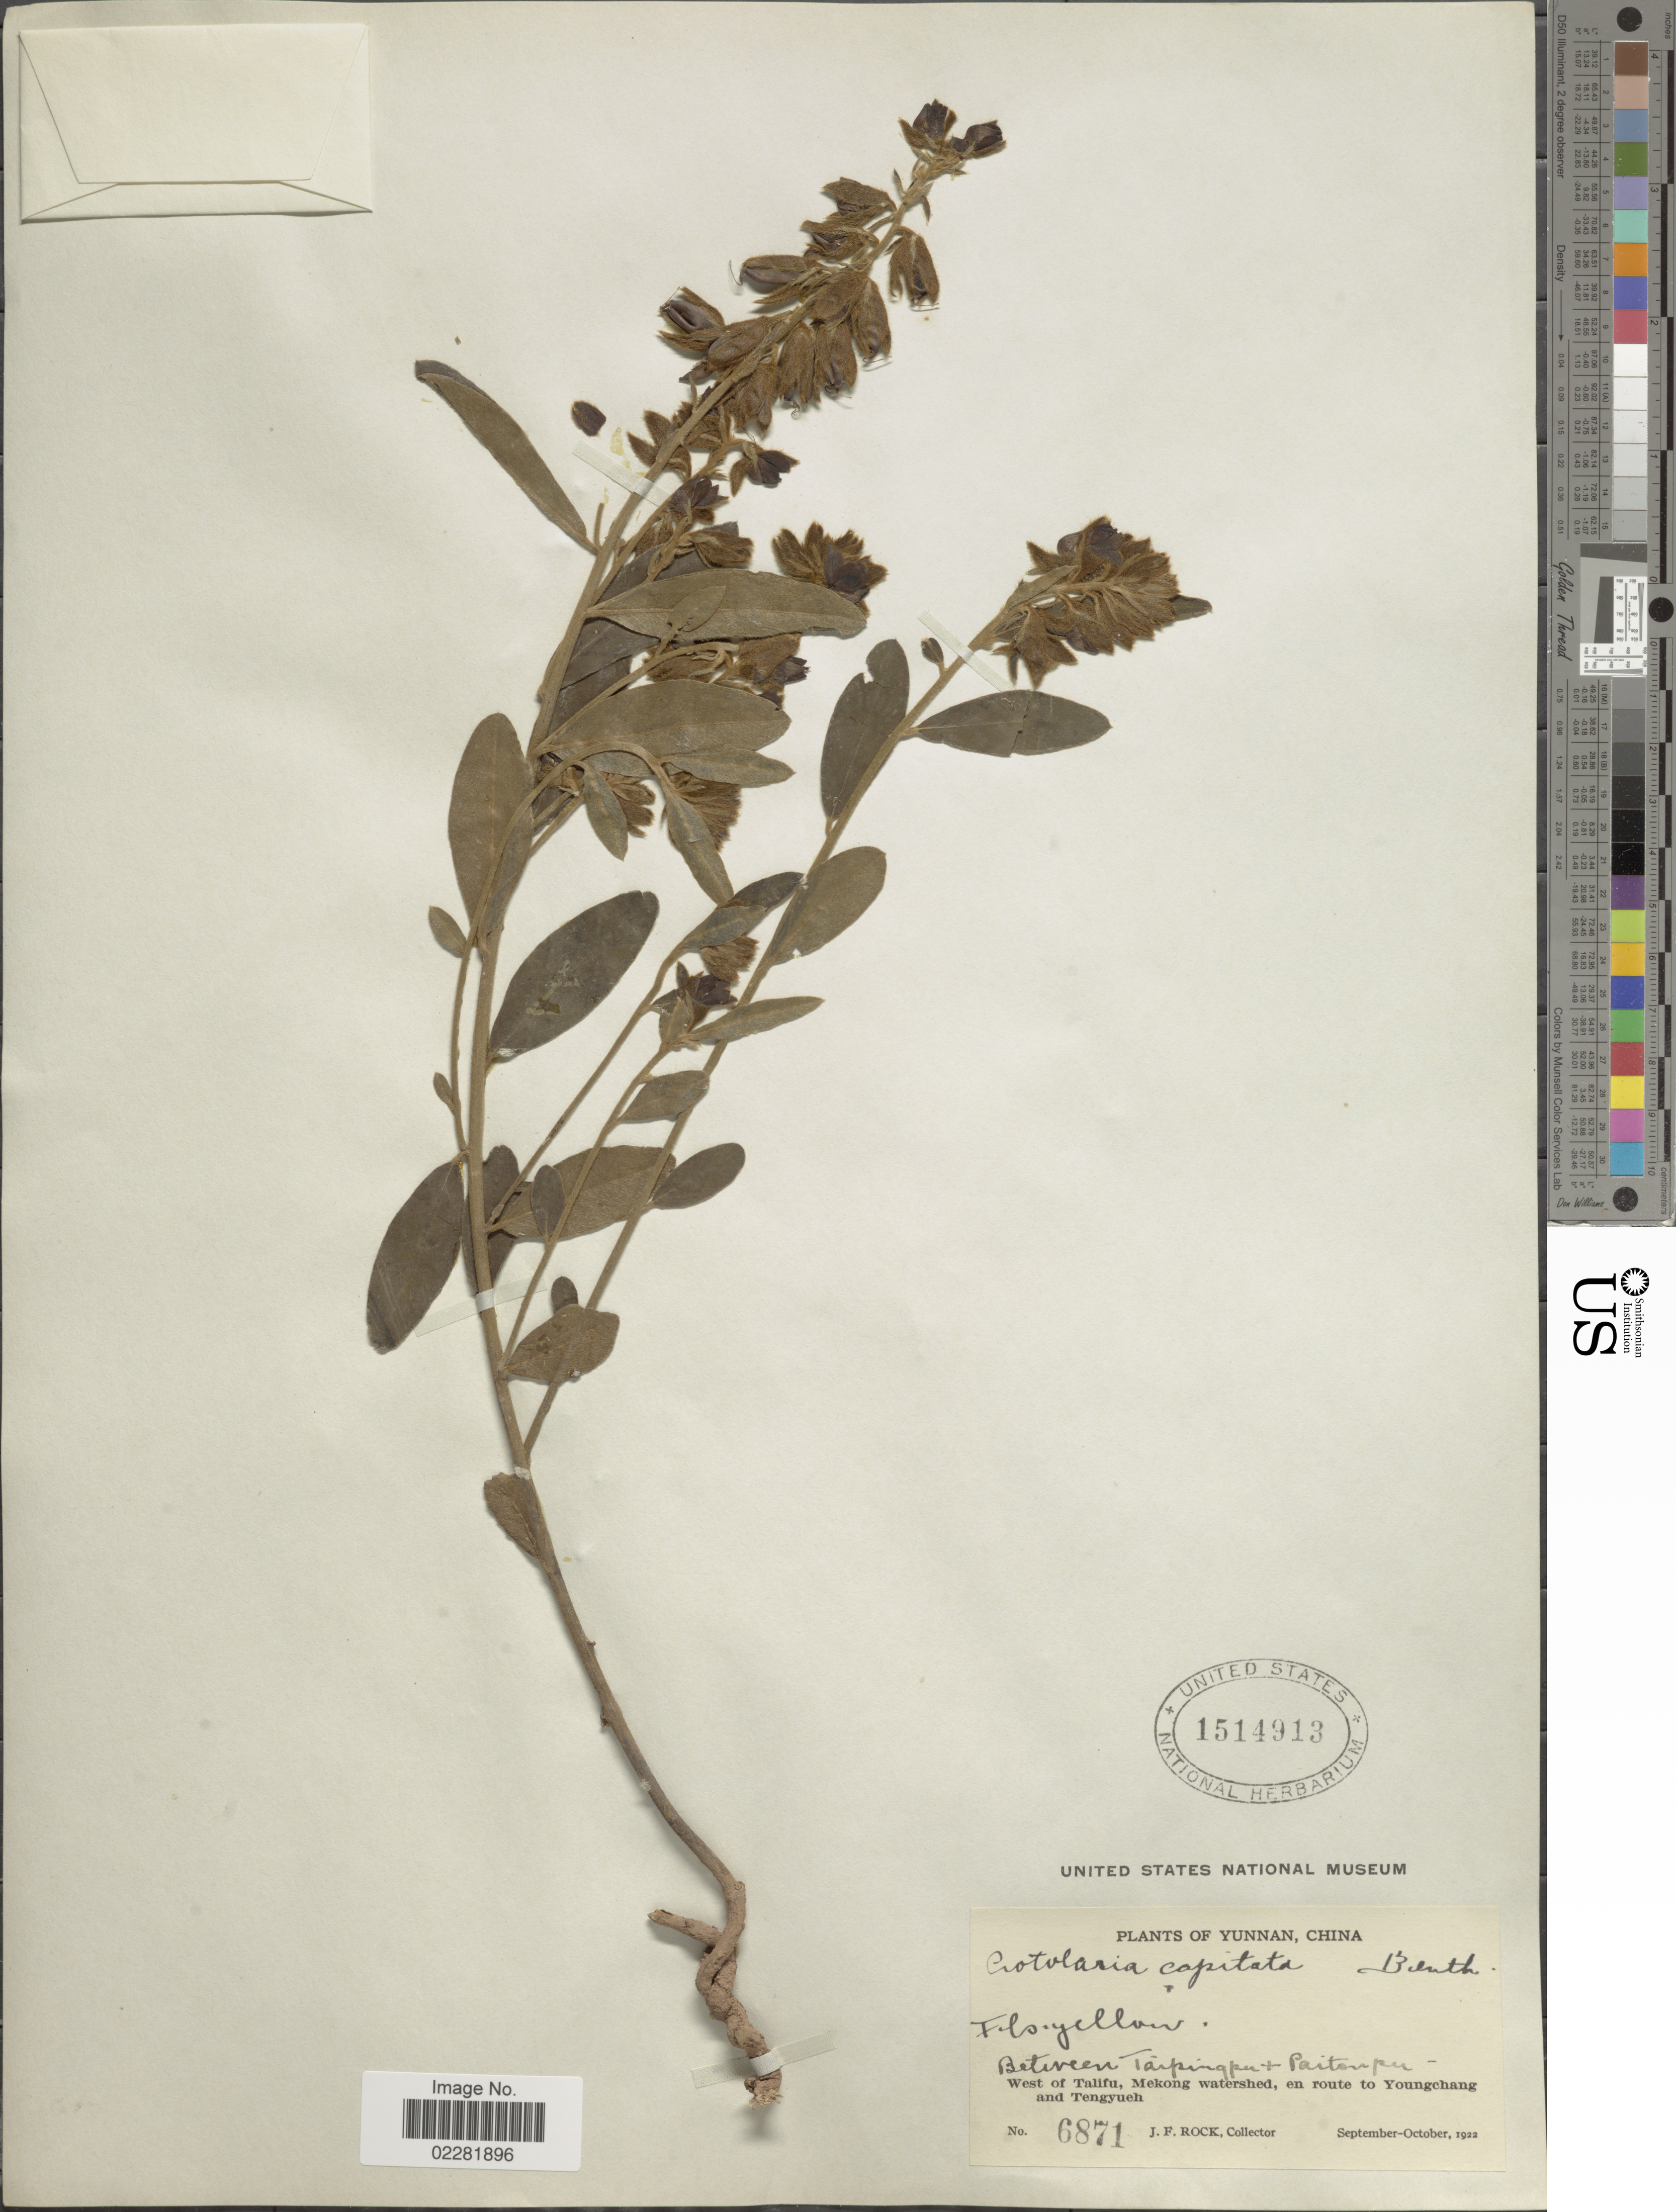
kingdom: Plantae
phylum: Tracheophyta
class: Magnoliopsida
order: Fabales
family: Fabaceae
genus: Crotalaria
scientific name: Crotalaria capitata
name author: Benth. ex Lam.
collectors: J. Rock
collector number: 6871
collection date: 1922-09/1922-10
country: China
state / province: Yunnan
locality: Between Taipingpu + Paintanpu. West of Talifu, Mekong Watershed, en route to Youngchang and Tengyueh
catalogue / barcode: US 1514913